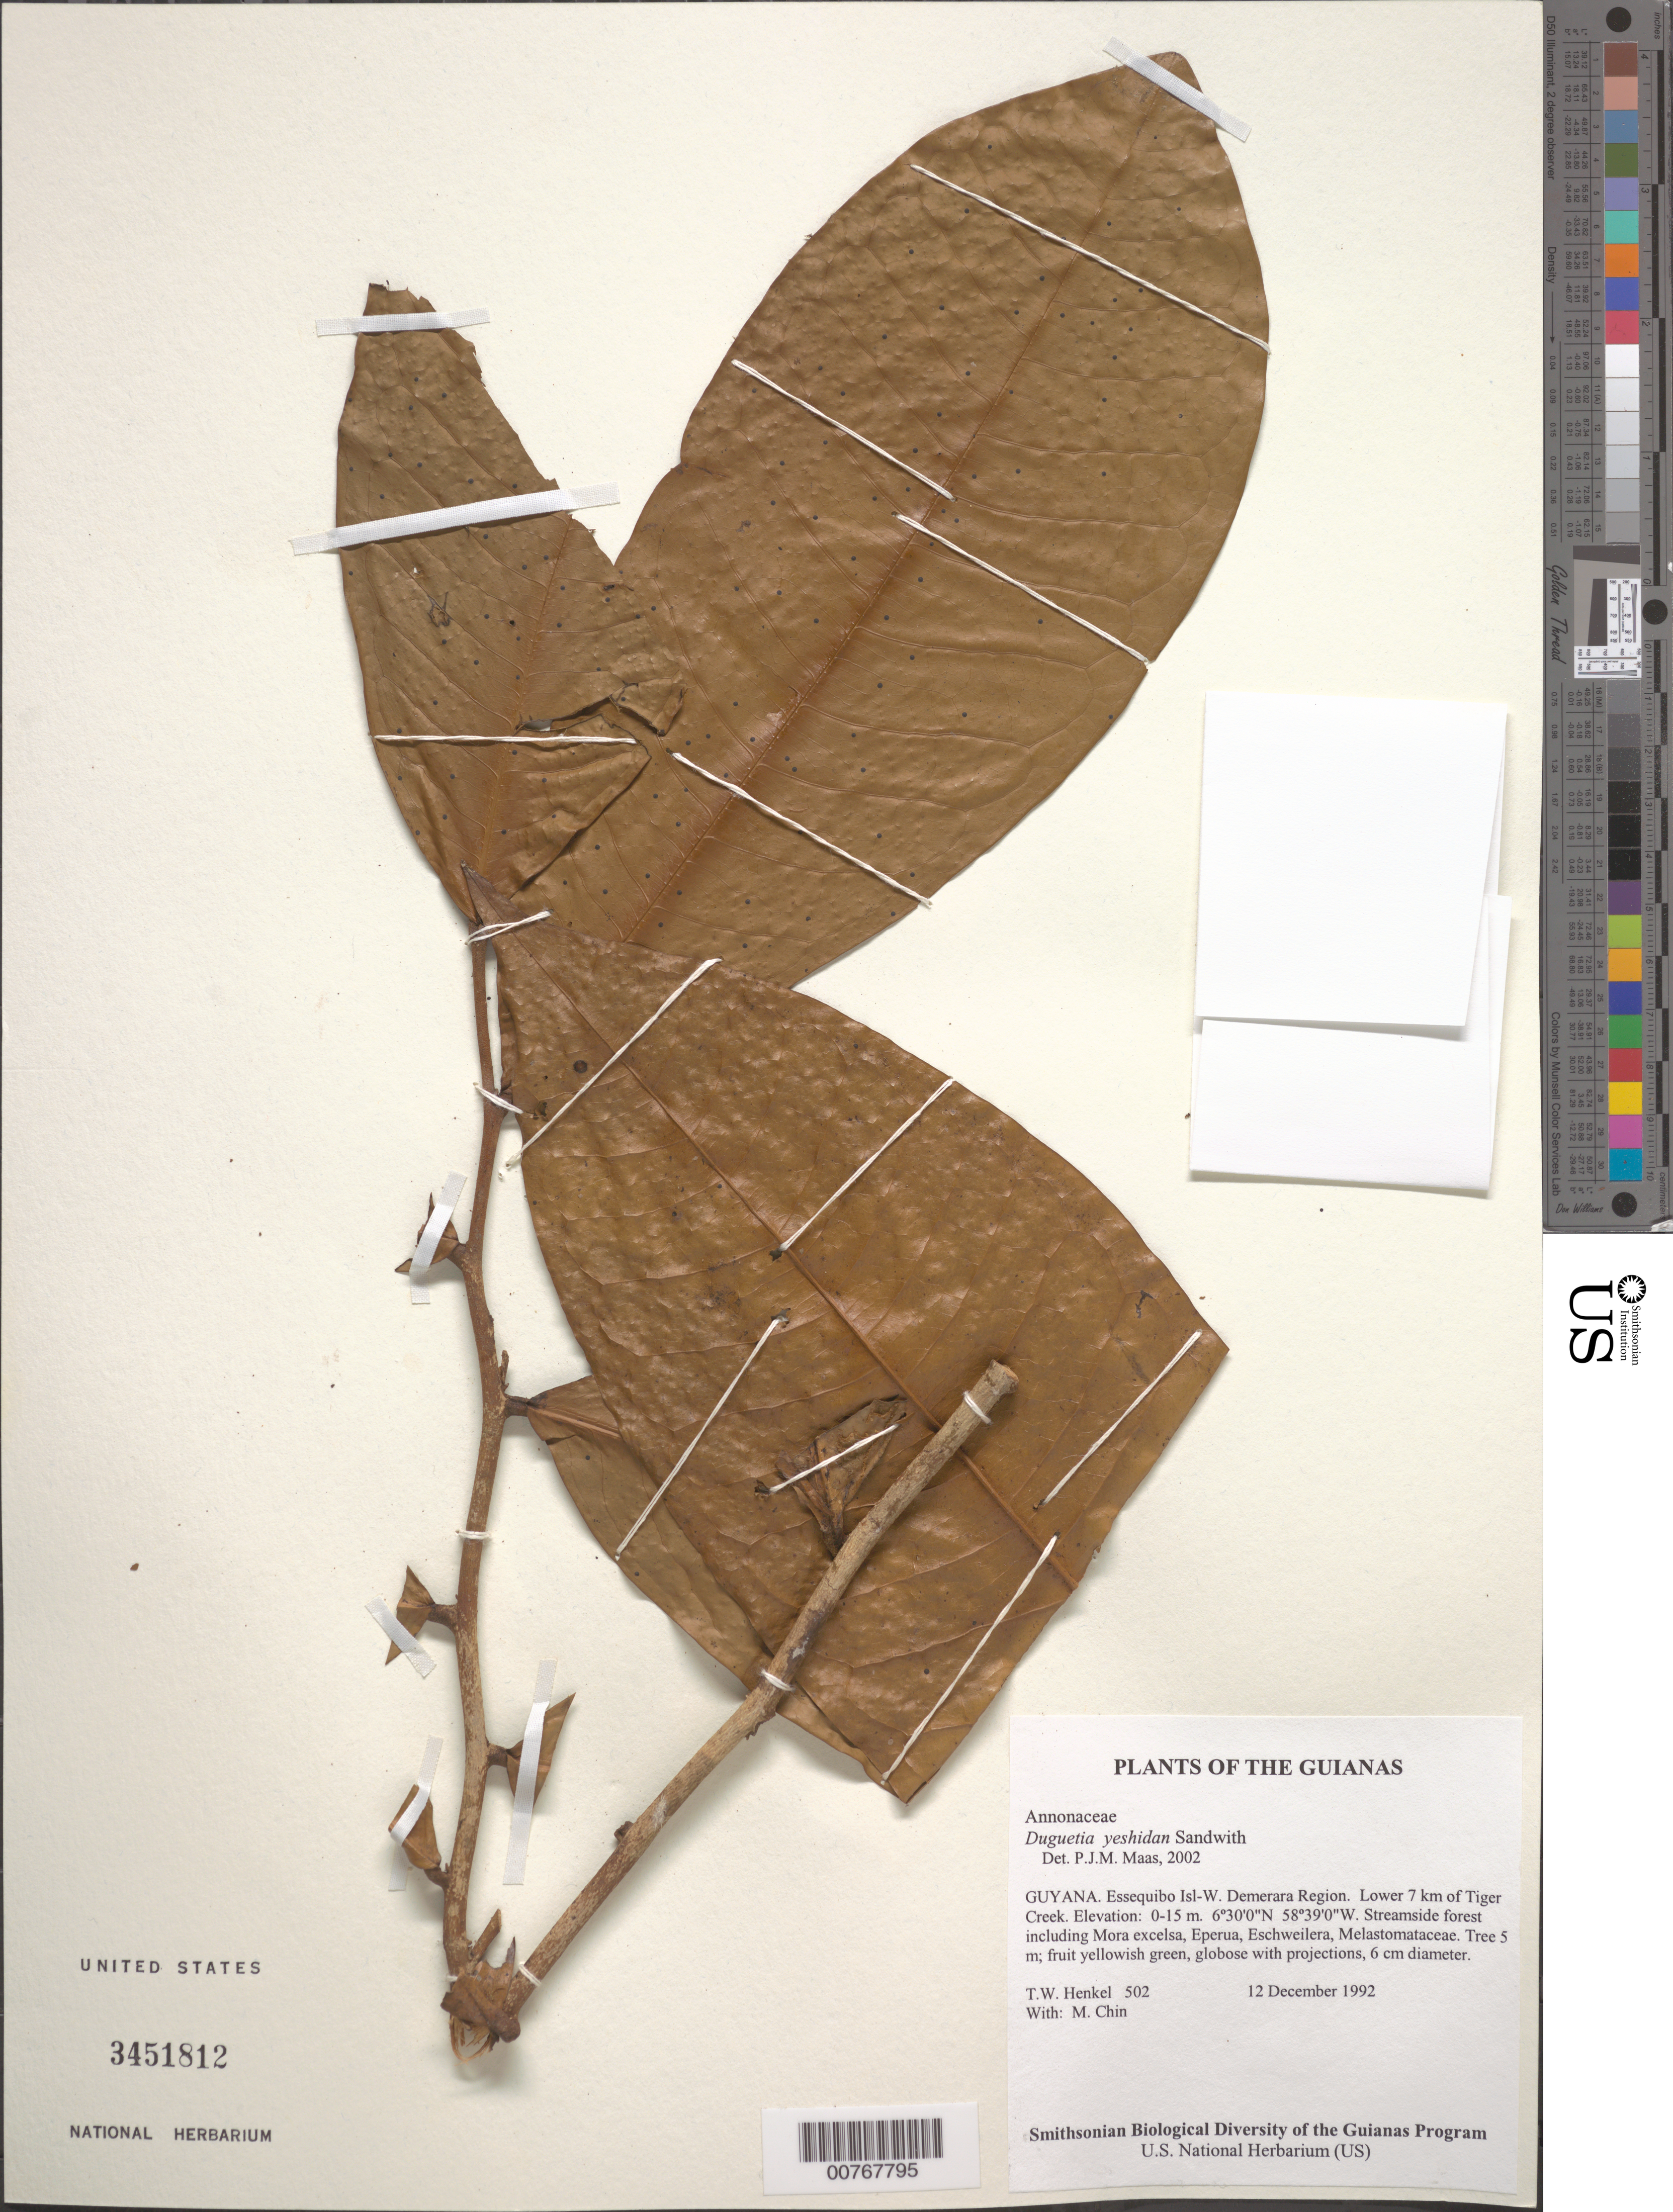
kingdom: Plantae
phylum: Tracheophyta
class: Magnoliopsida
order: Magnoliales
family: Annonaceae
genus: Duguetia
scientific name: Duguetia yeshidan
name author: Sandwith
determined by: Maas, Paul J. M.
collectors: T. Henkel & M. Chin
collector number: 502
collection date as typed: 12 December 1992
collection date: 1992-12-12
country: Guyana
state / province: Essequibo Isl-W. Demerara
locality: Lower 7 km of Tiger Creek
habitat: Streamside forest including Mora excelsa, Eperua, Eschweilera, Melastomataceae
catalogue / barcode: US 3451812